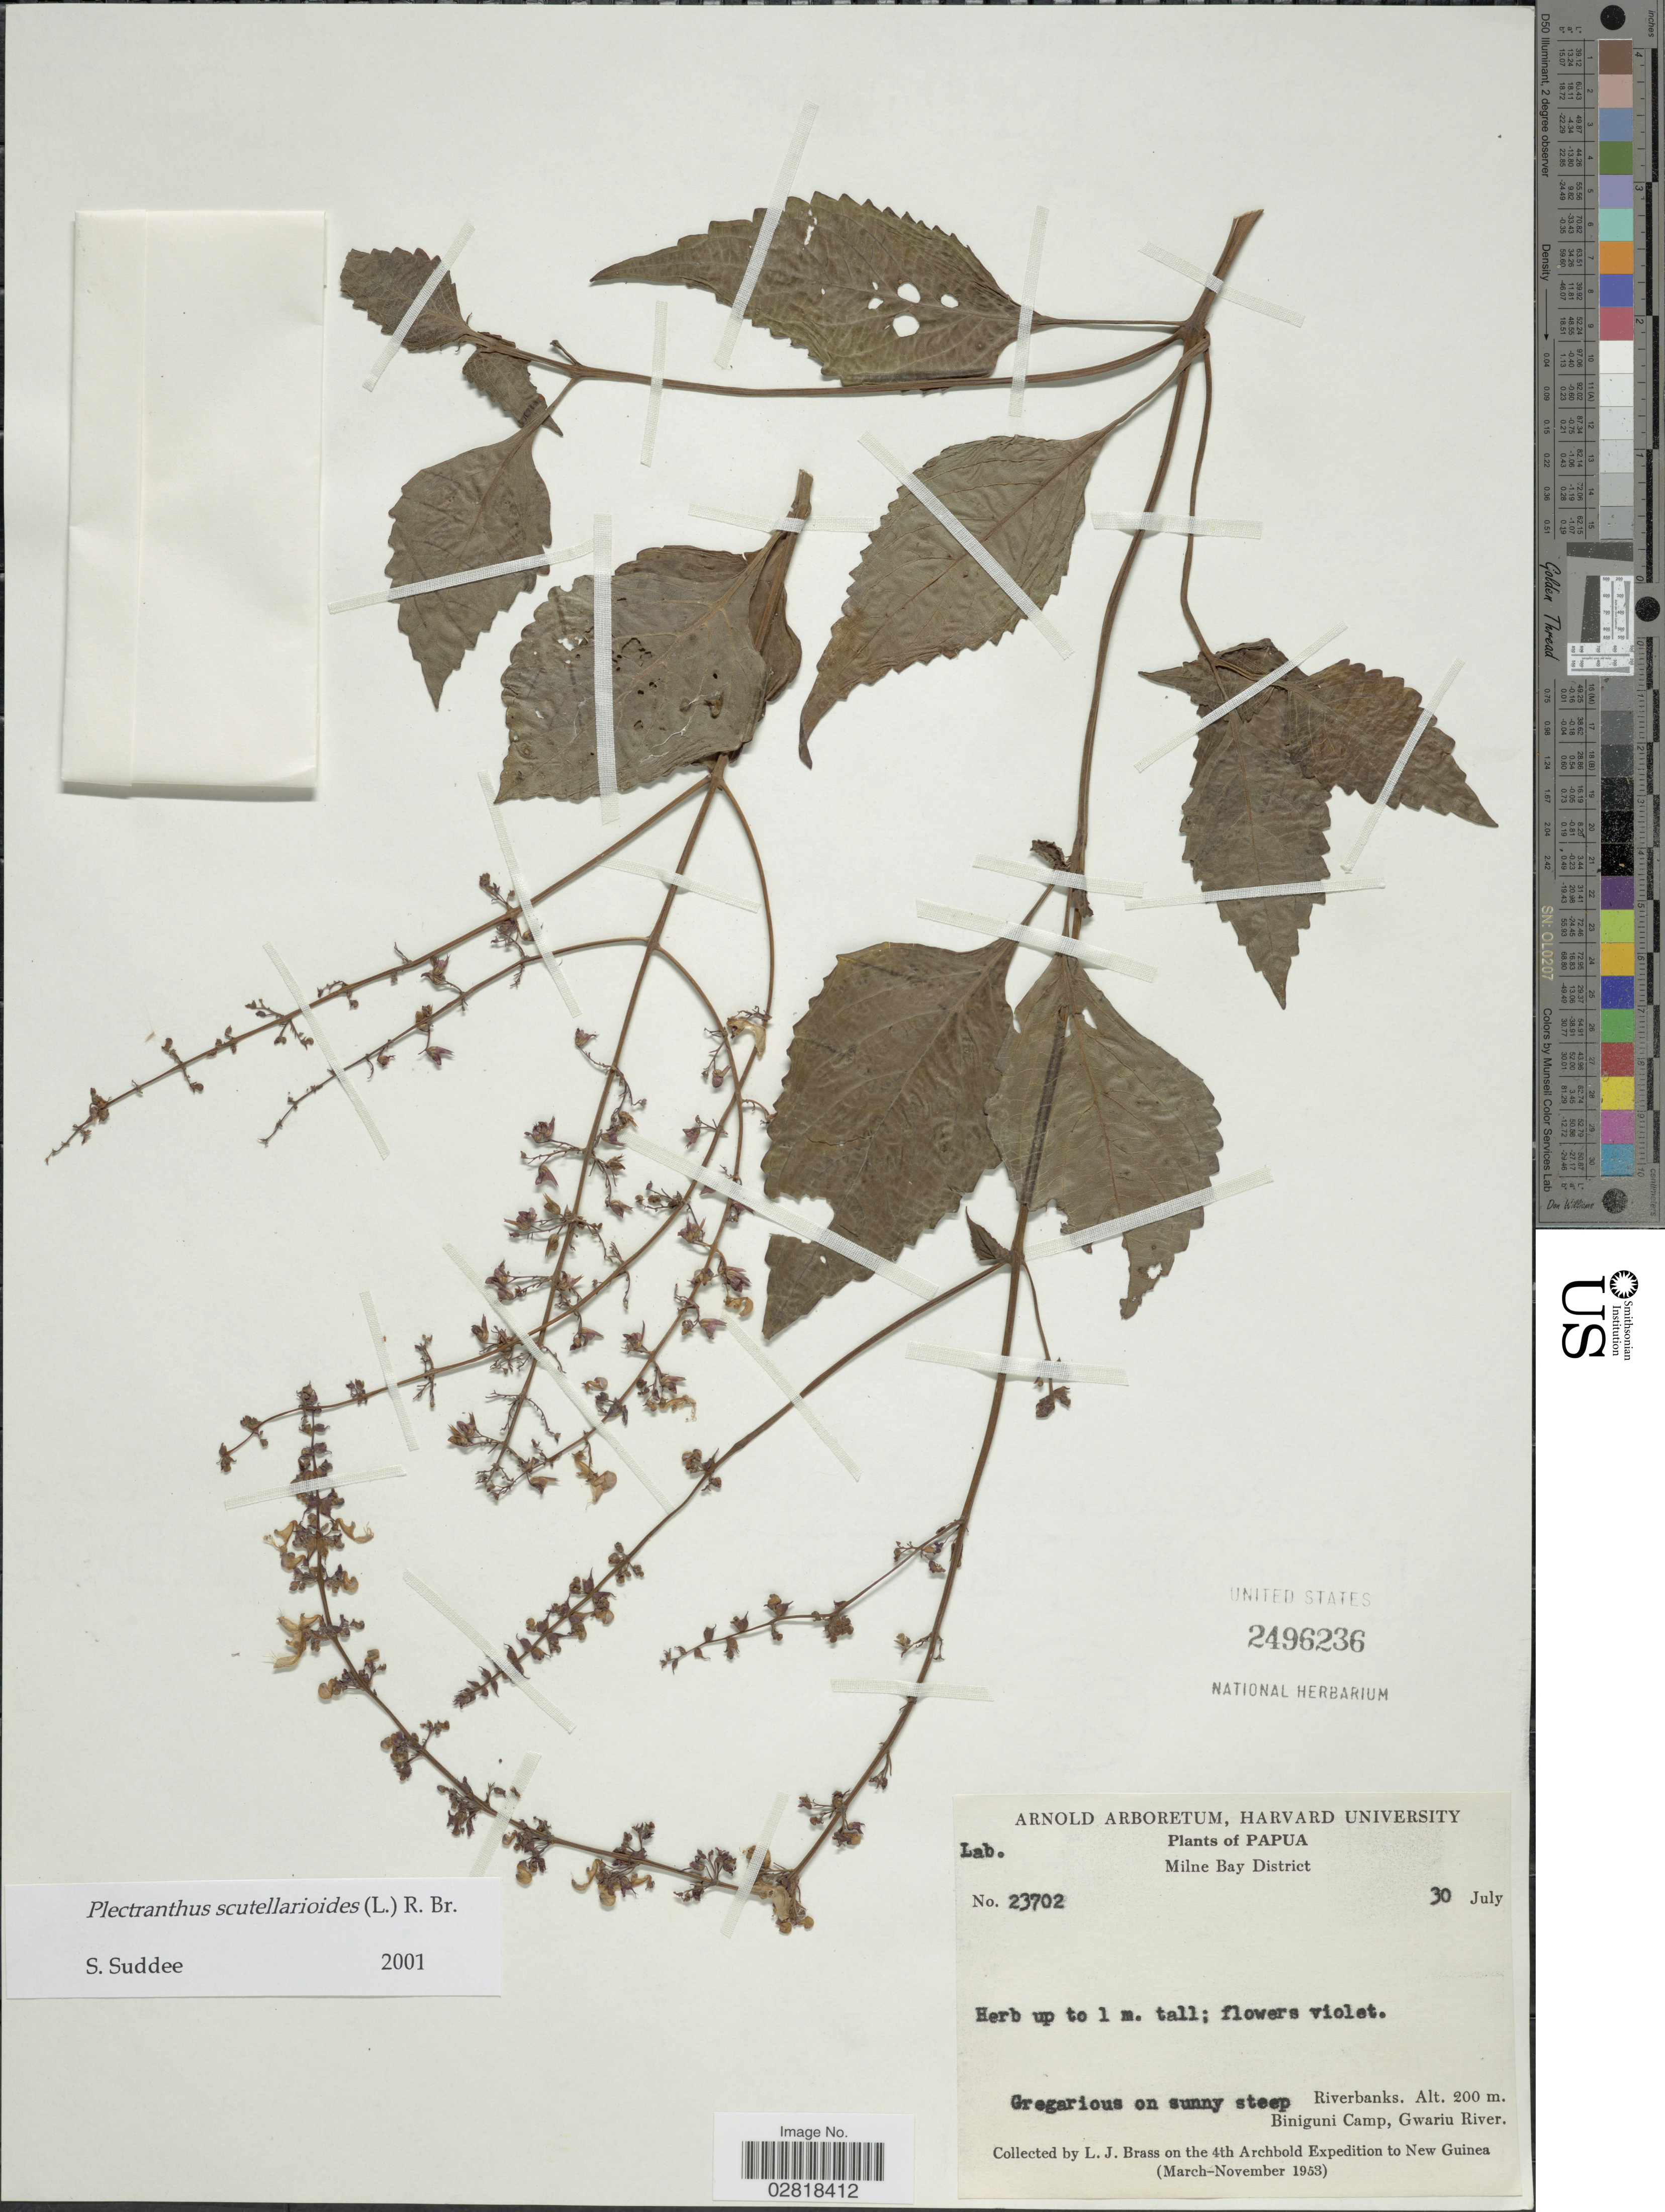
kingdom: Plantae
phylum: Tracheophyta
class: Magnoliopsida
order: Lamiales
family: Lamiaceae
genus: Coleus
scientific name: Coleus scutellarioides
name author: (L.) Benth.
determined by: Wagner, W. L., (BOT), Smithsonian Institution - National Museum of Natural History (UNITED STATES)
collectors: L. J. Brass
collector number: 23702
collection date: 1953-07-30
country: Papua New Guinea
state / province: Milne Bay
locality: Milne Bay District. Riverbanks. Biniguni Camp, Gwariu River.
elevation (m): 200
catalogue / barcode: US 2496236